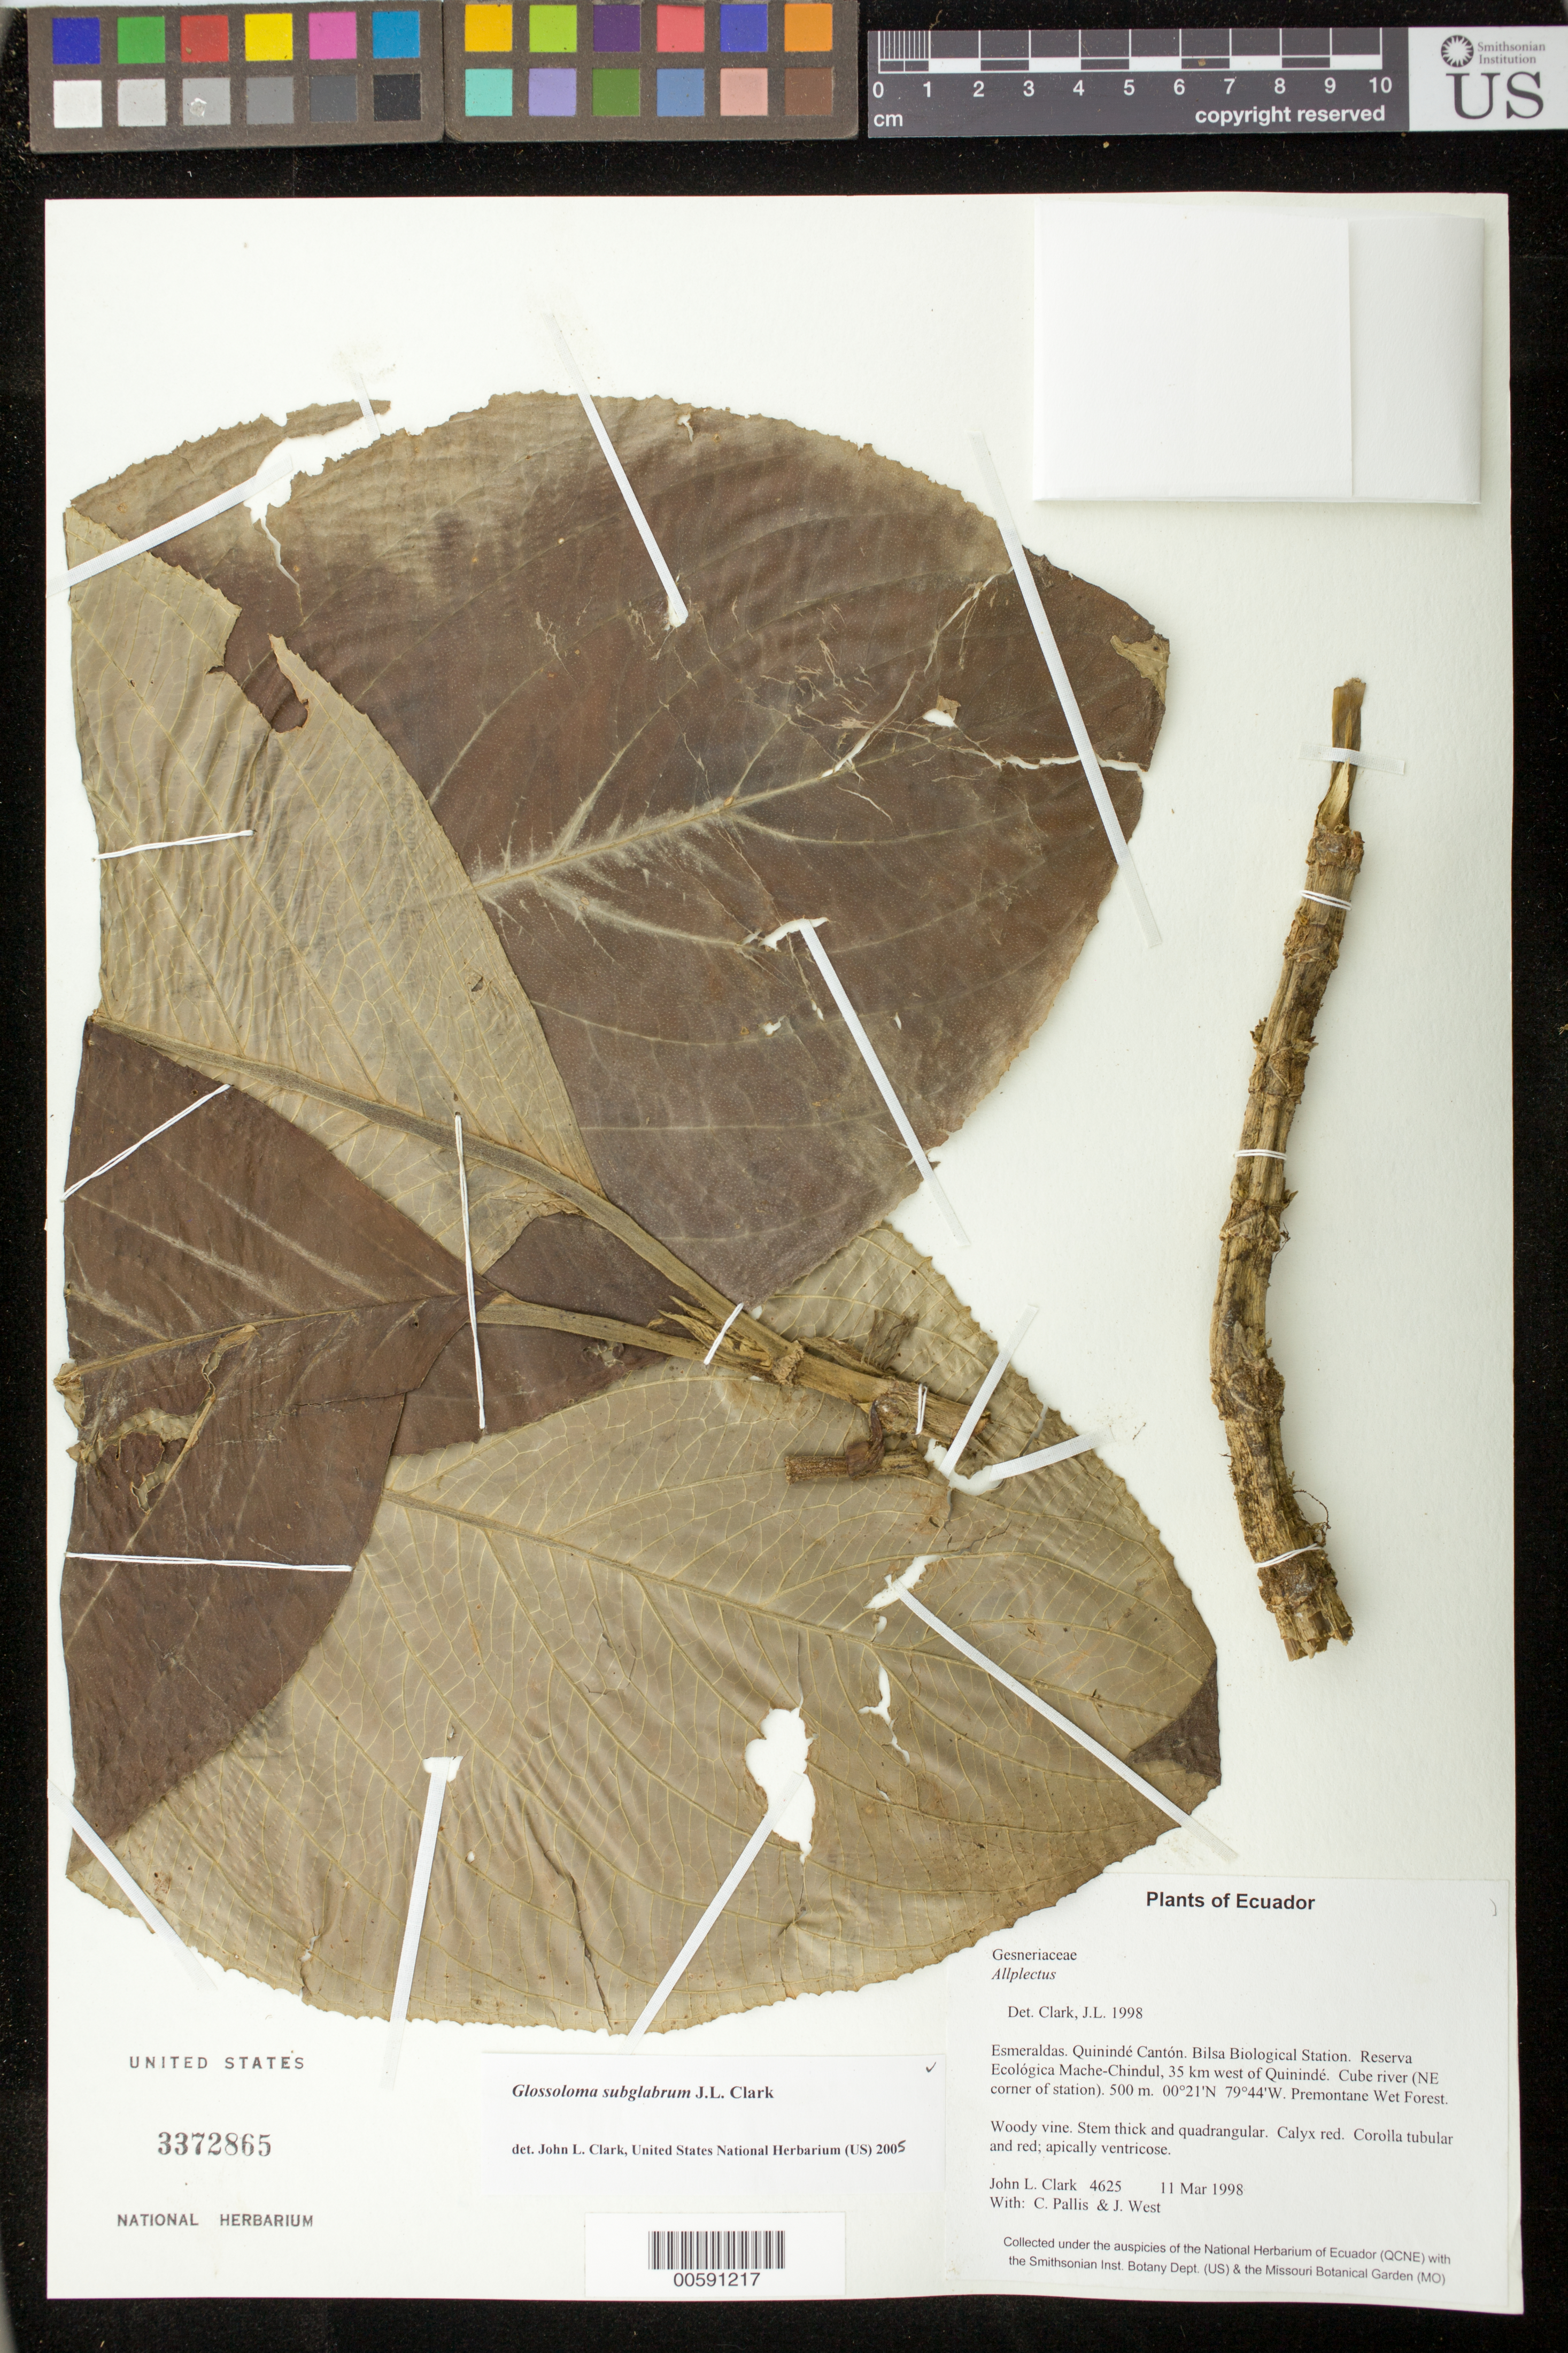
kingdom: Plantae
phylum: Tracheophyta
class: Magnoliopsida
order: Lamiales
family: Gesneriaceae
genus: Glossoloma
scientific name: Glossoloma subglabrum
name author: J.L. Clark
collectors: J. L. Clark, C. Pallis & J. West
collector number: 4625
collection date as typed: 11 Mar 1998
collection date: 1998-03-11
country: Ecuador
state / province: Esmeraldas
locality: Quinindé Cantón. Bilsa Biological Station. Reserva Ecológica Mache-Chindul, 35 km west of Quinindé. Cube river (NE corner of station).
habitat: Premontane Wet Forest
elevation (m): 500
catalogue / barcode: US 3372865